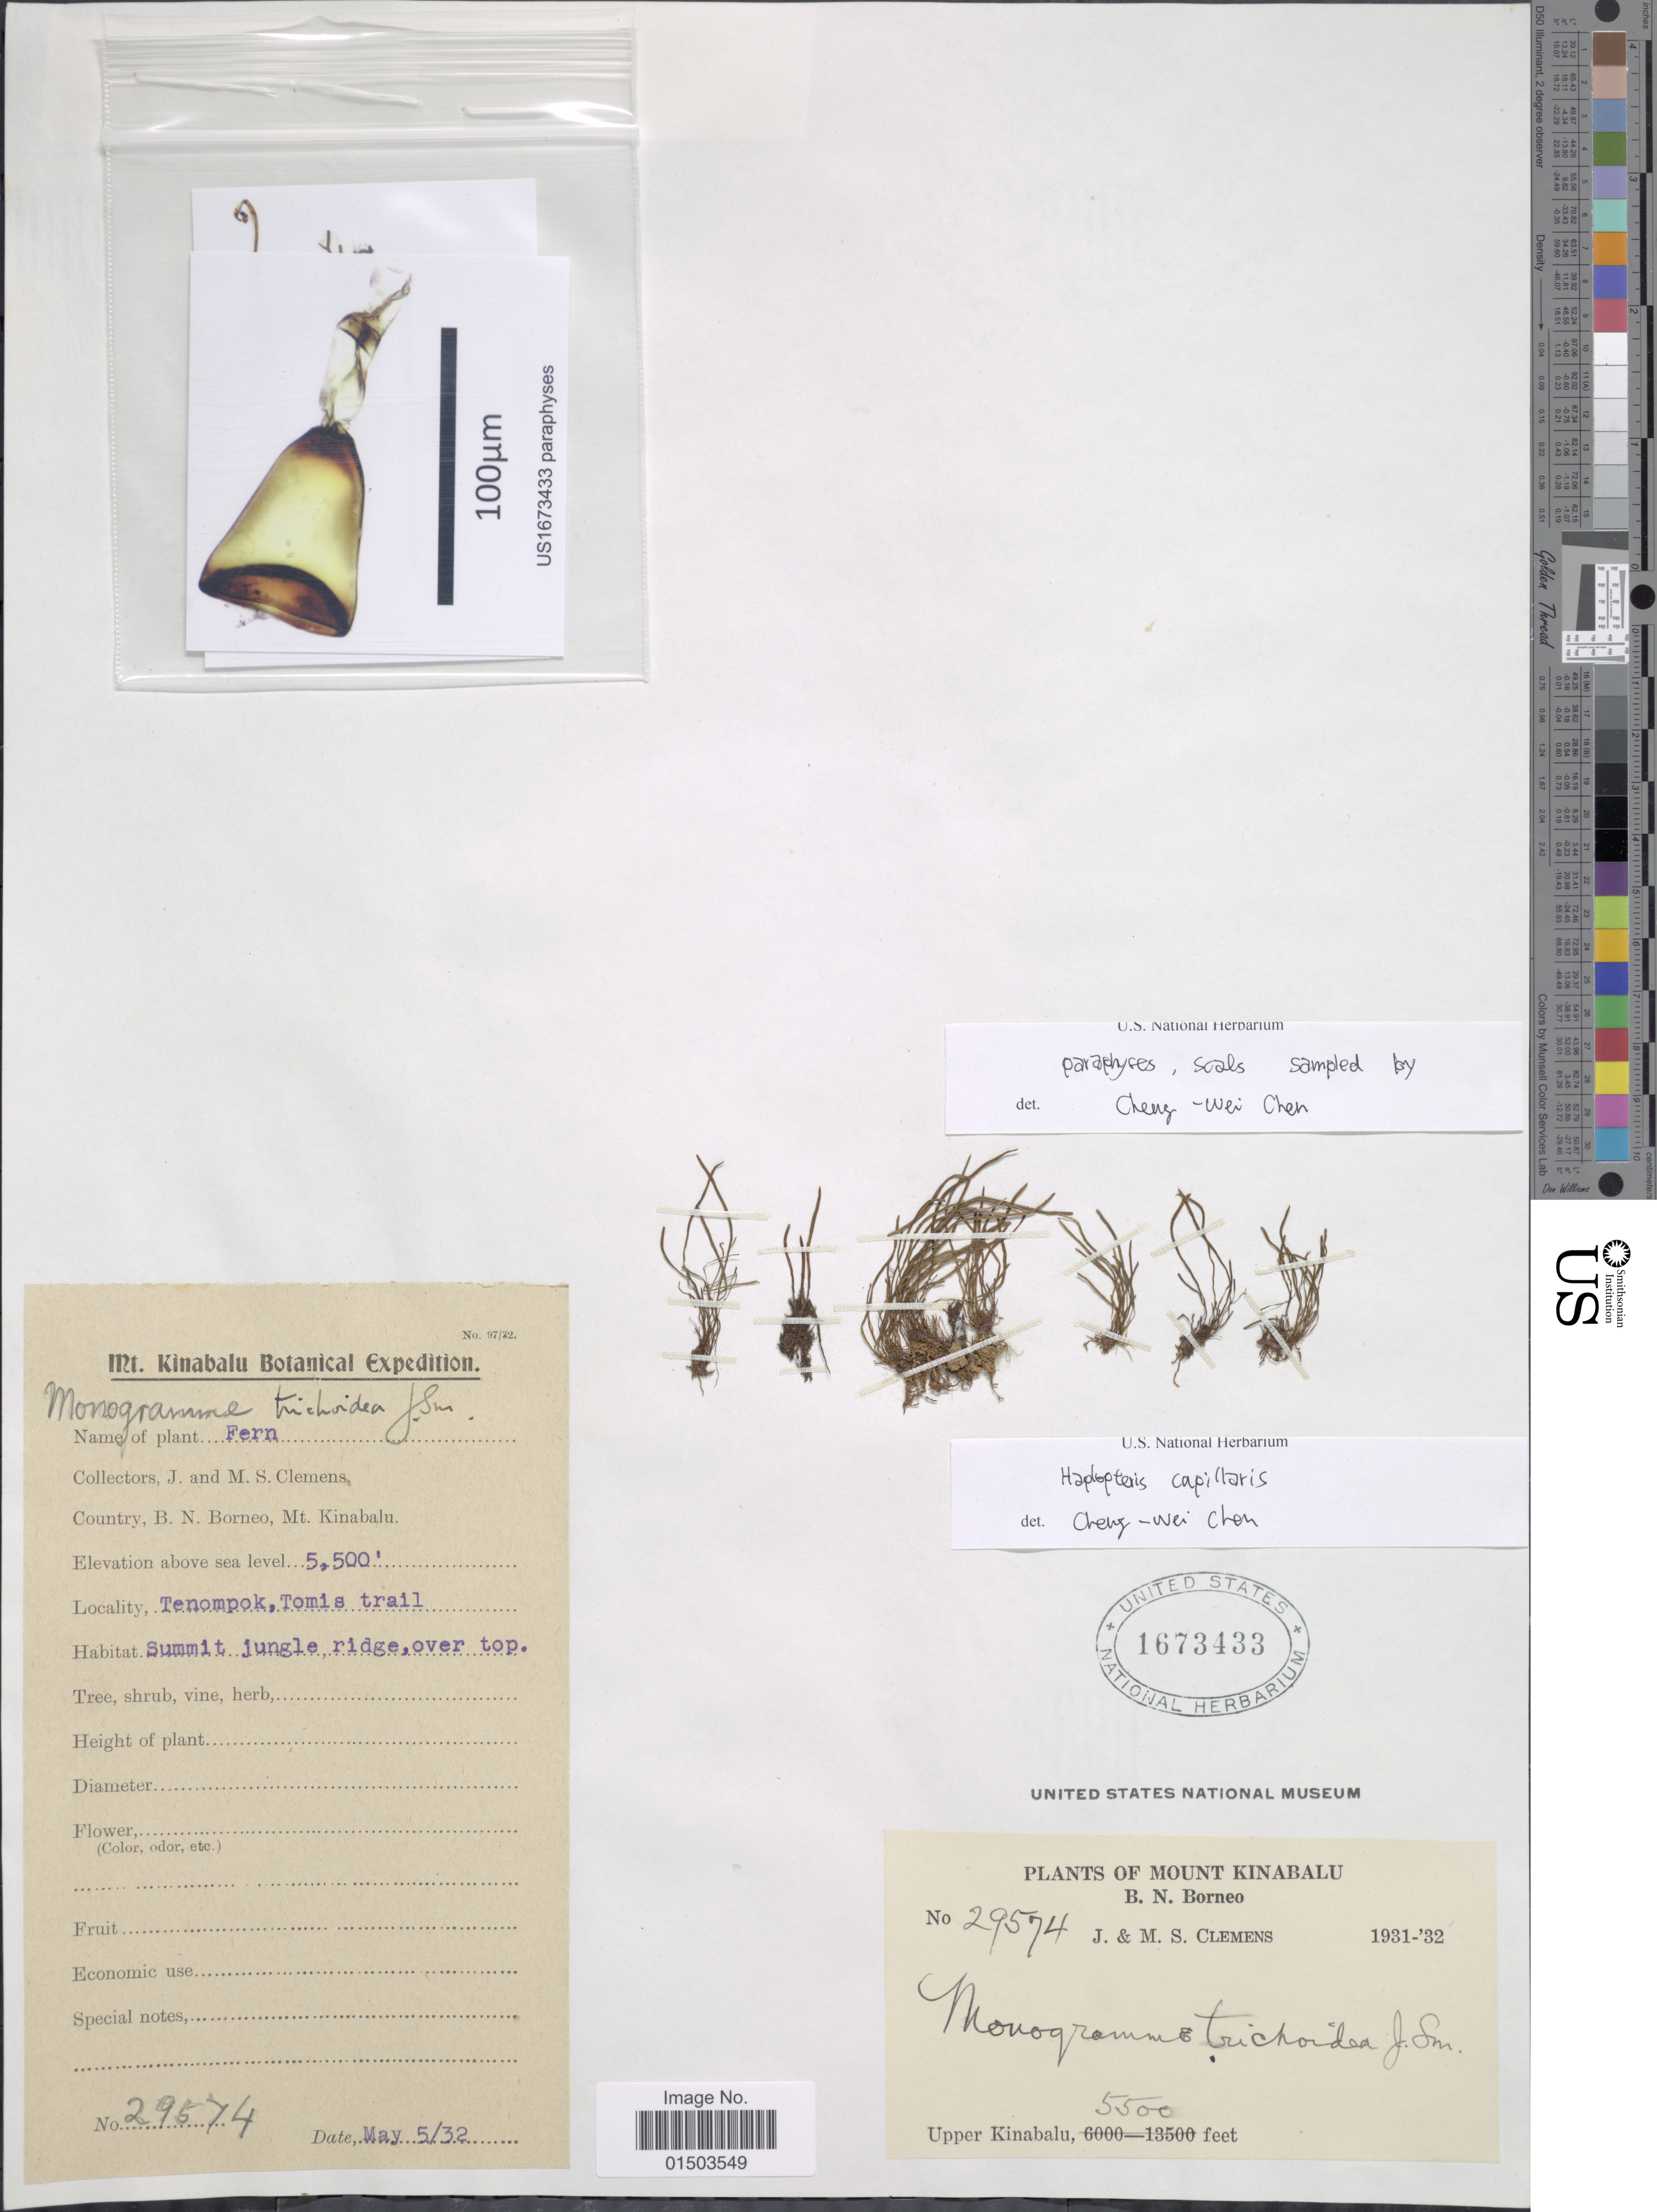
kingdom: Plantae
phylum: Tracheophyta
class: Polypodiopsida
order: Polypodiales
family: Pteridaceae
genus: Haplopteris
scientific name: Haplopteris capillaris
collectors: J. Clemens & M. S. Clemens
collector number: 29574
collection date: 1932-05-05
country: Malaysia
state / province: Sabah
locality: Mount Kinabalu,B.N. Borneo. Upper Kinabalu. Tenompok, Tomis trail.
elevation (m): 1676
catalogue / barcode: US 1673433